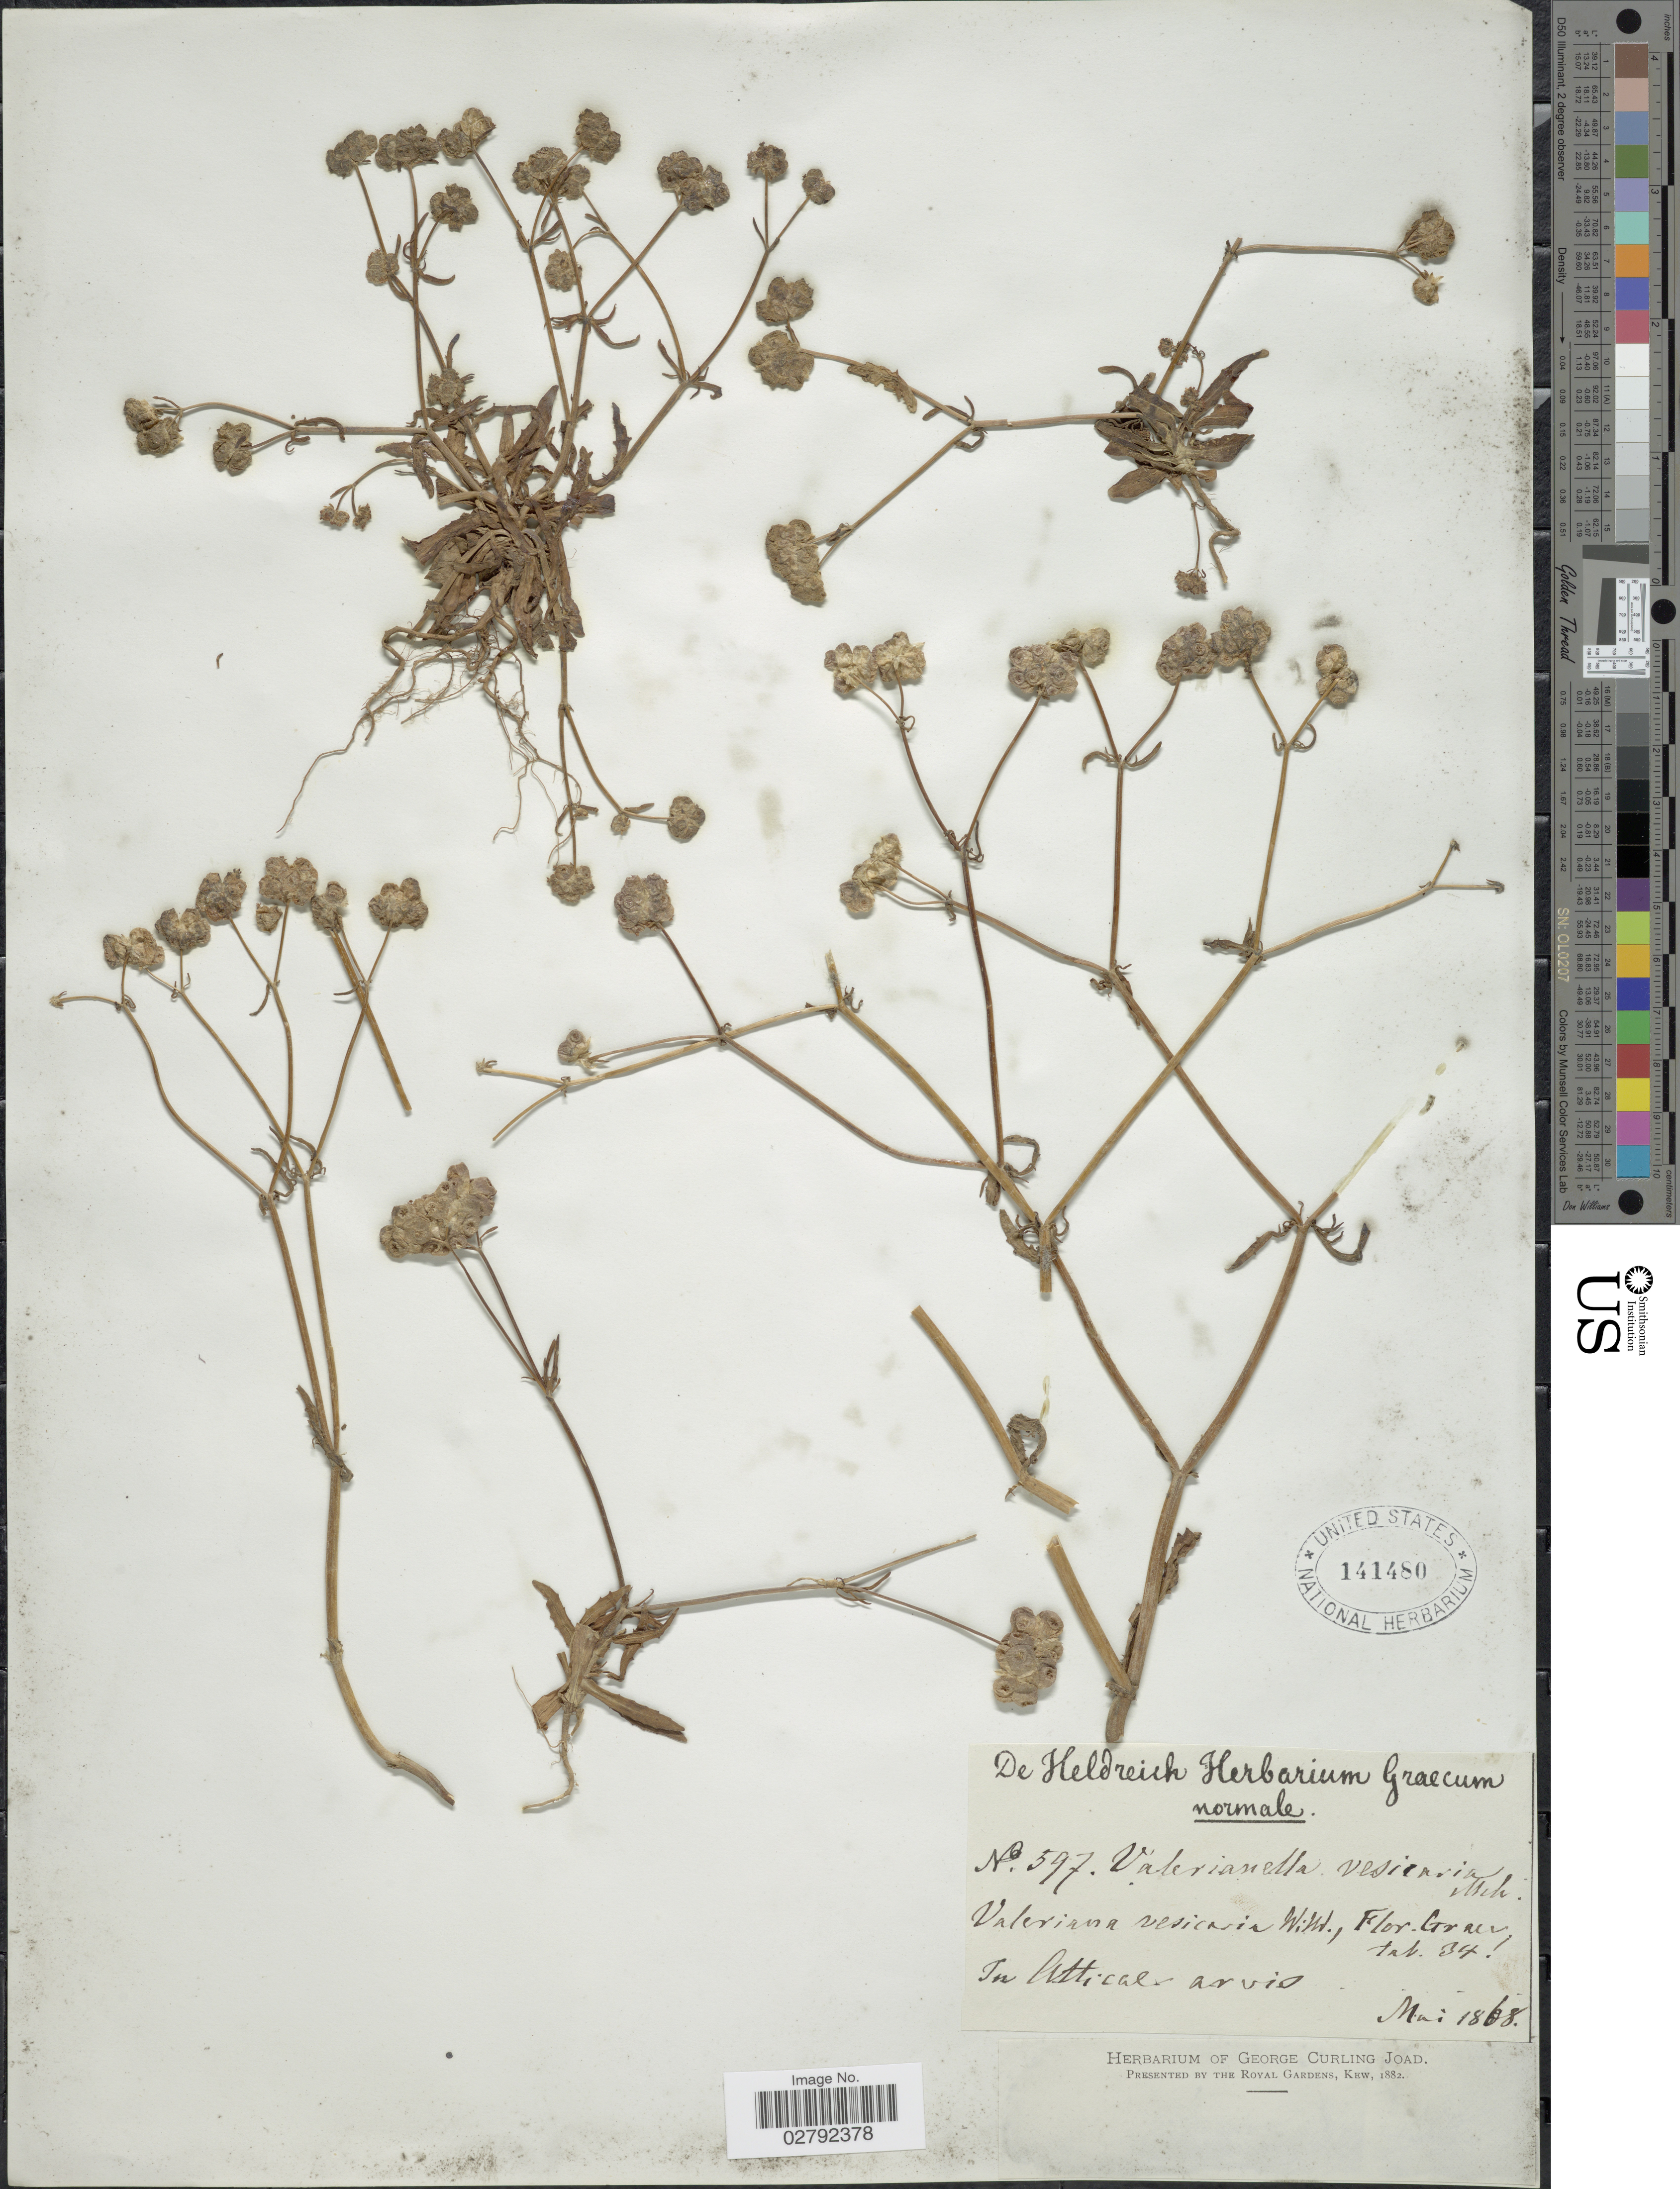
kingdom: Plantae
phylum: Tracheophyta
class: Magnoliopsida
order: Dipsacales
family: Caprifoliaceae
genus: Valerianella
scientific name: Valerianella vesicaria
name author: (L.) Moench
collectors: -. De Heldreich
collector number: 597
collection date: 1868-05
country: Greece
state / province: Attica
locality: In Atticae arvio.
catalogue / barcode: US 141480